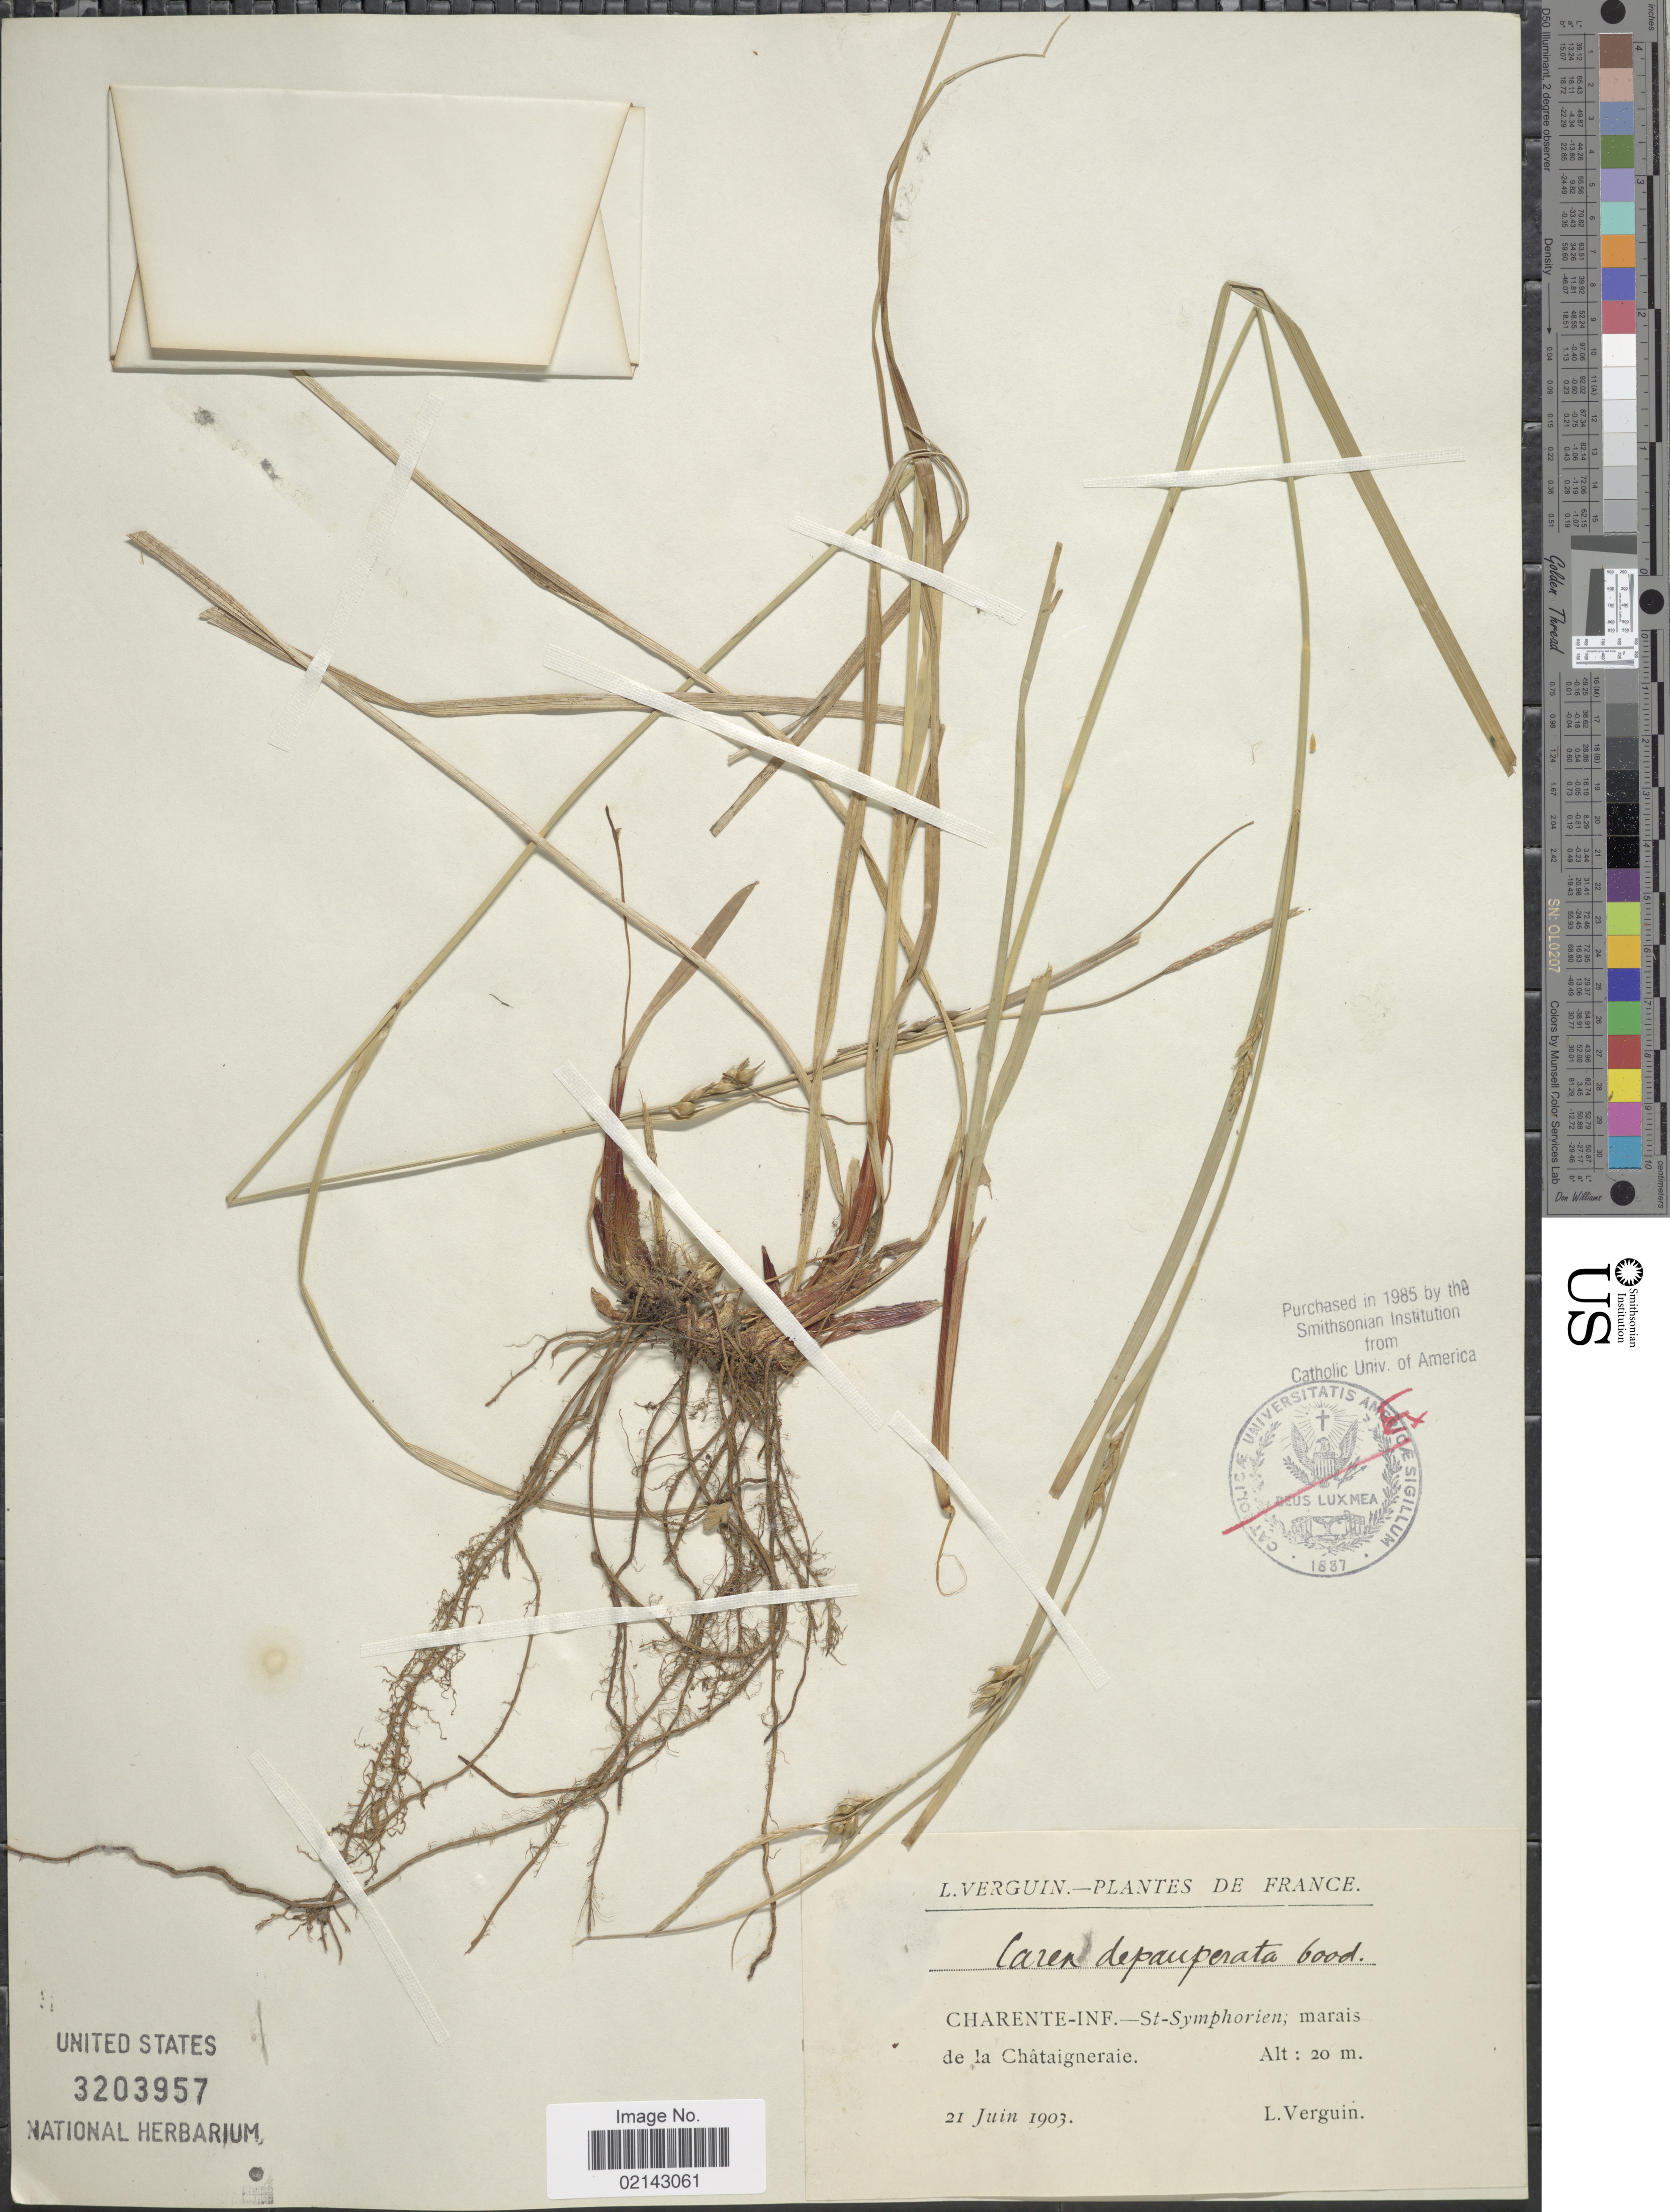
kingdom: Plantae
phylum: Tracheophyta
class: Liliopsida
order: Poales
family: Cyperaceae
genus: Carex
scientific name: Carex depauperata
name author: Curtis ex Woodw.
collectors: L. Verguin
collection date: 1903-06-21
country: France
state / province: Nouvelle-Aquitaine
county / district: Charente-Maritime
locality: Charente-Inf.- St-Symphorien; marais de la Chataigneraie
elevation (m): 20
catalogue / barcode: US 3203957